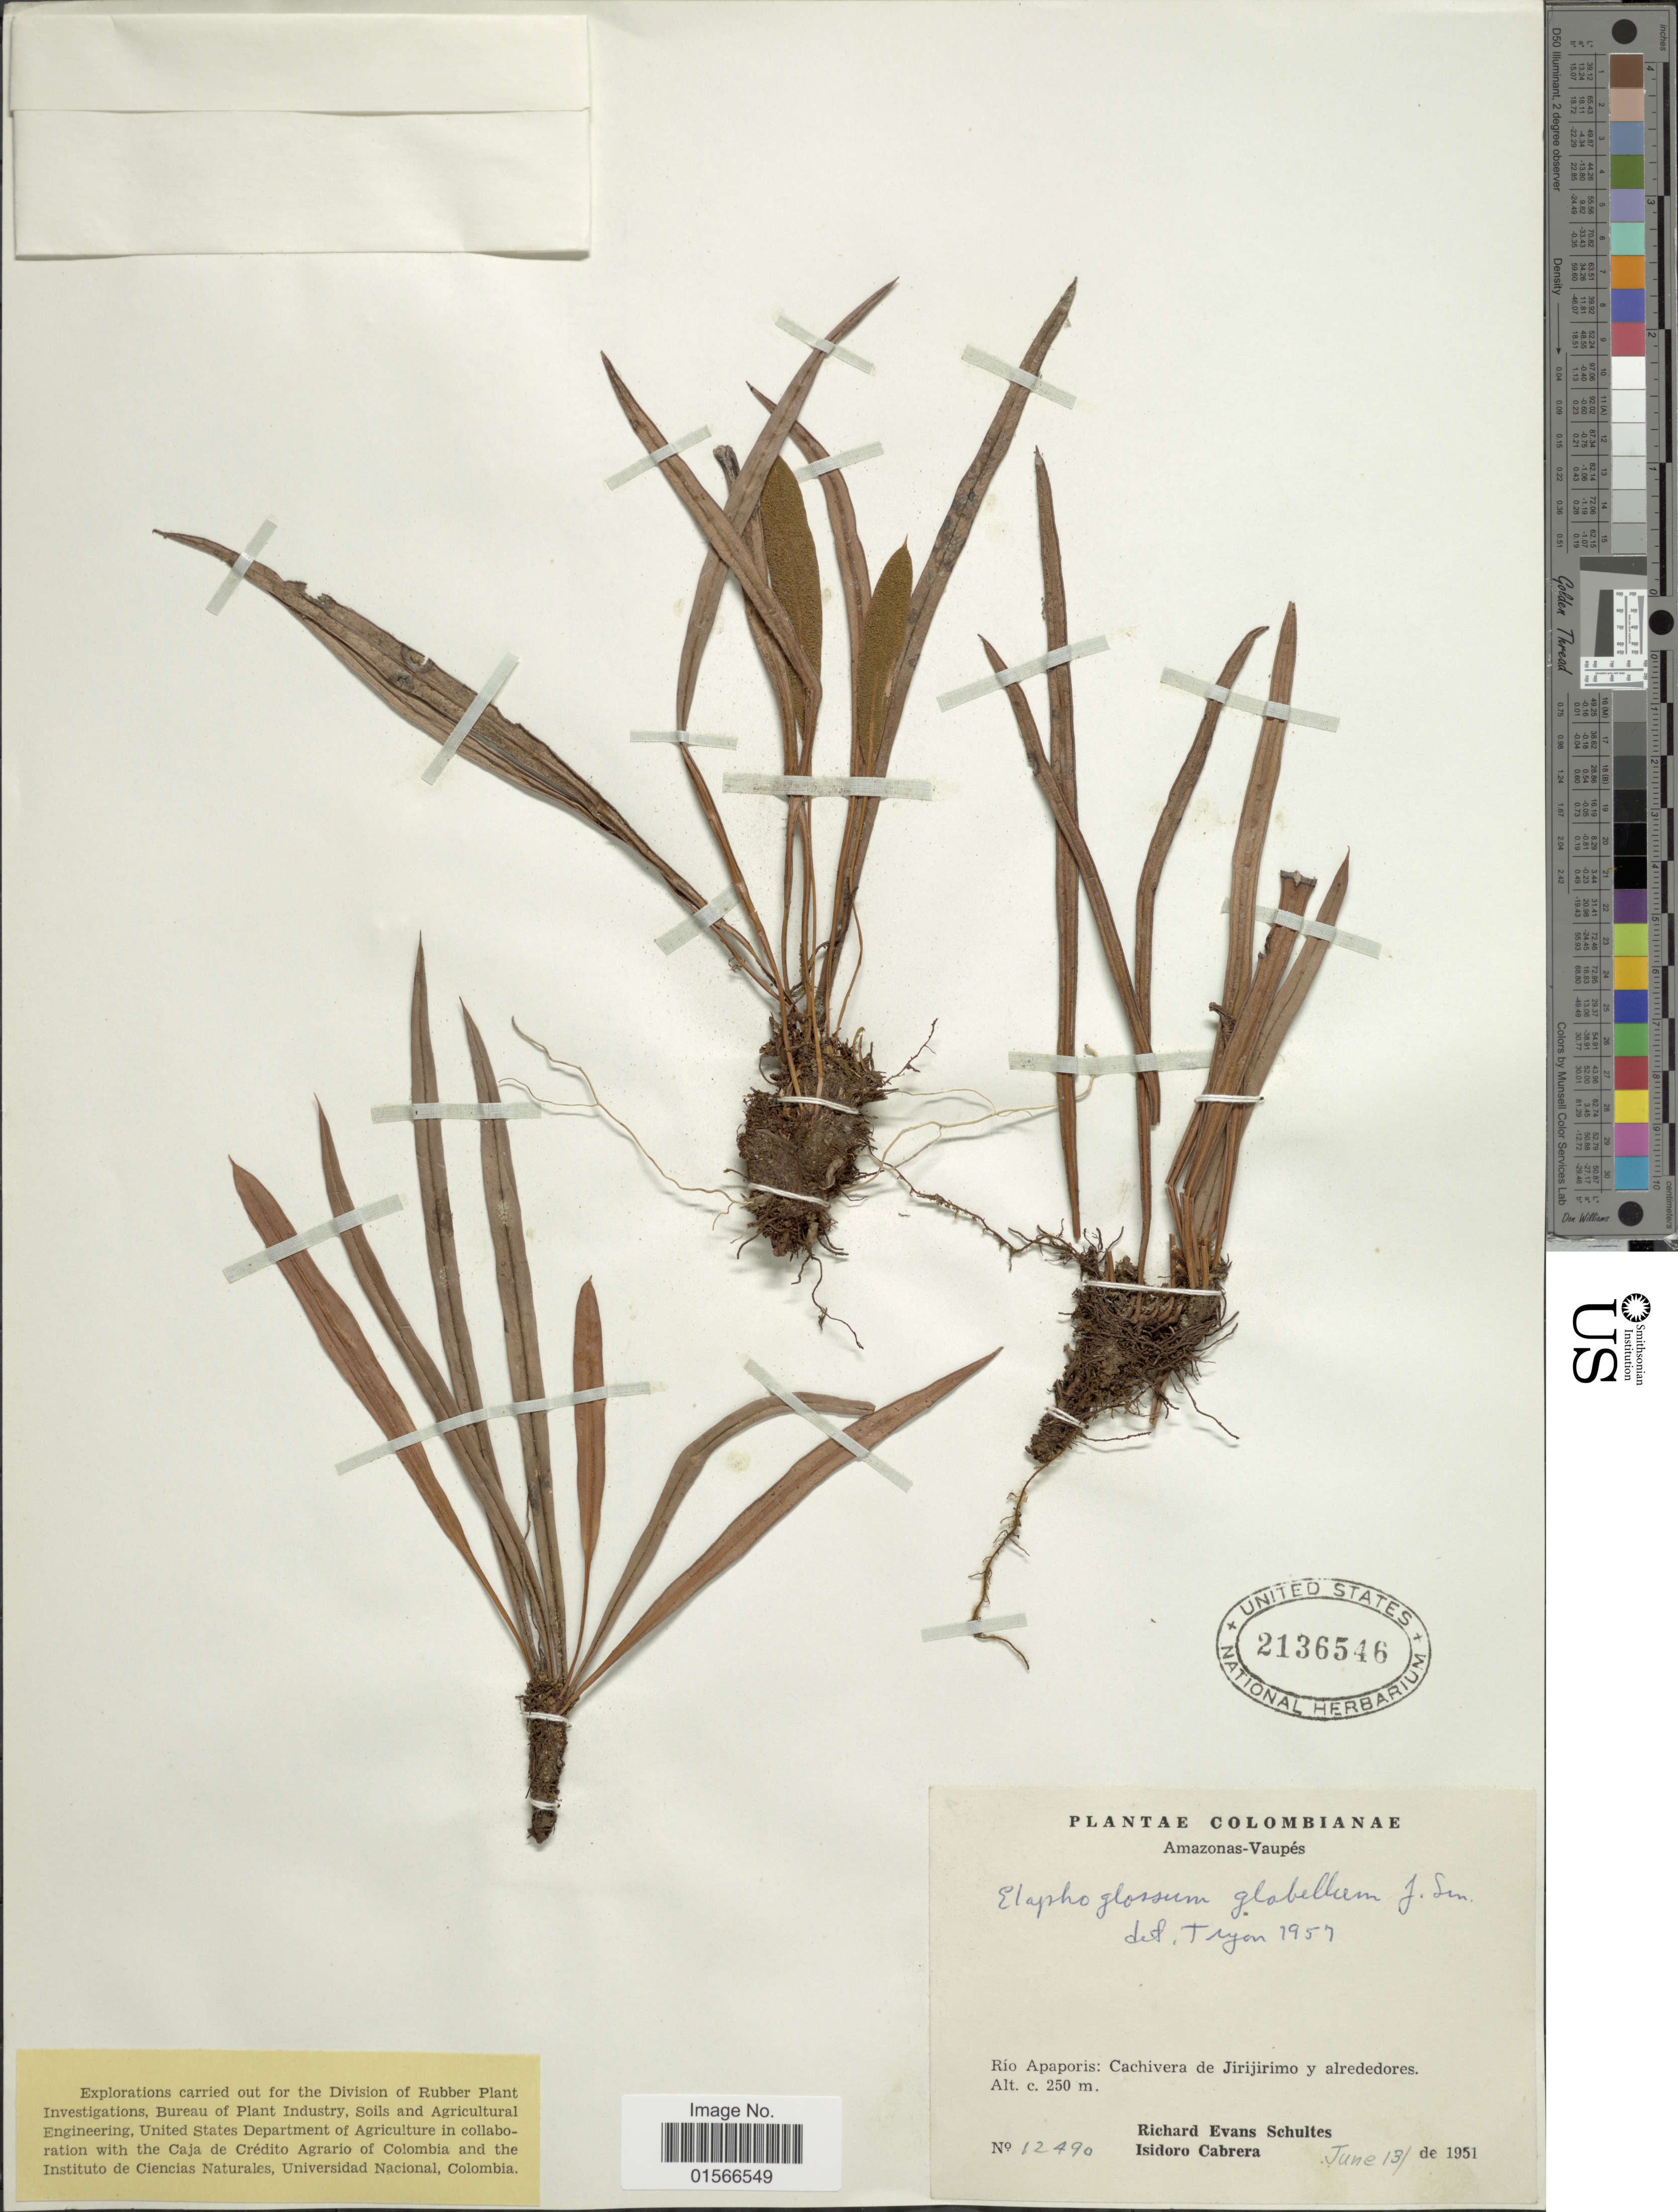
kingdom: Plantae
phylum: Tracheophyta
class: Polypodiopsida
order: Polypodiales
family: Dryopteridaceae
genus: Elaphoglossum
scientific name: Elaphoglossum glabellum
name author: J. Sm.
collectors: R. E. Schultes & I. Cabrera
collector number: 12490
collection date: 1951-06-13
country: Colombia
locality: Amazonas - Vaupes, Río Apaporis: Cachivera de Jirijirmo y alrededores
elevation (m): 250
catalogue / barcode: US 2136546